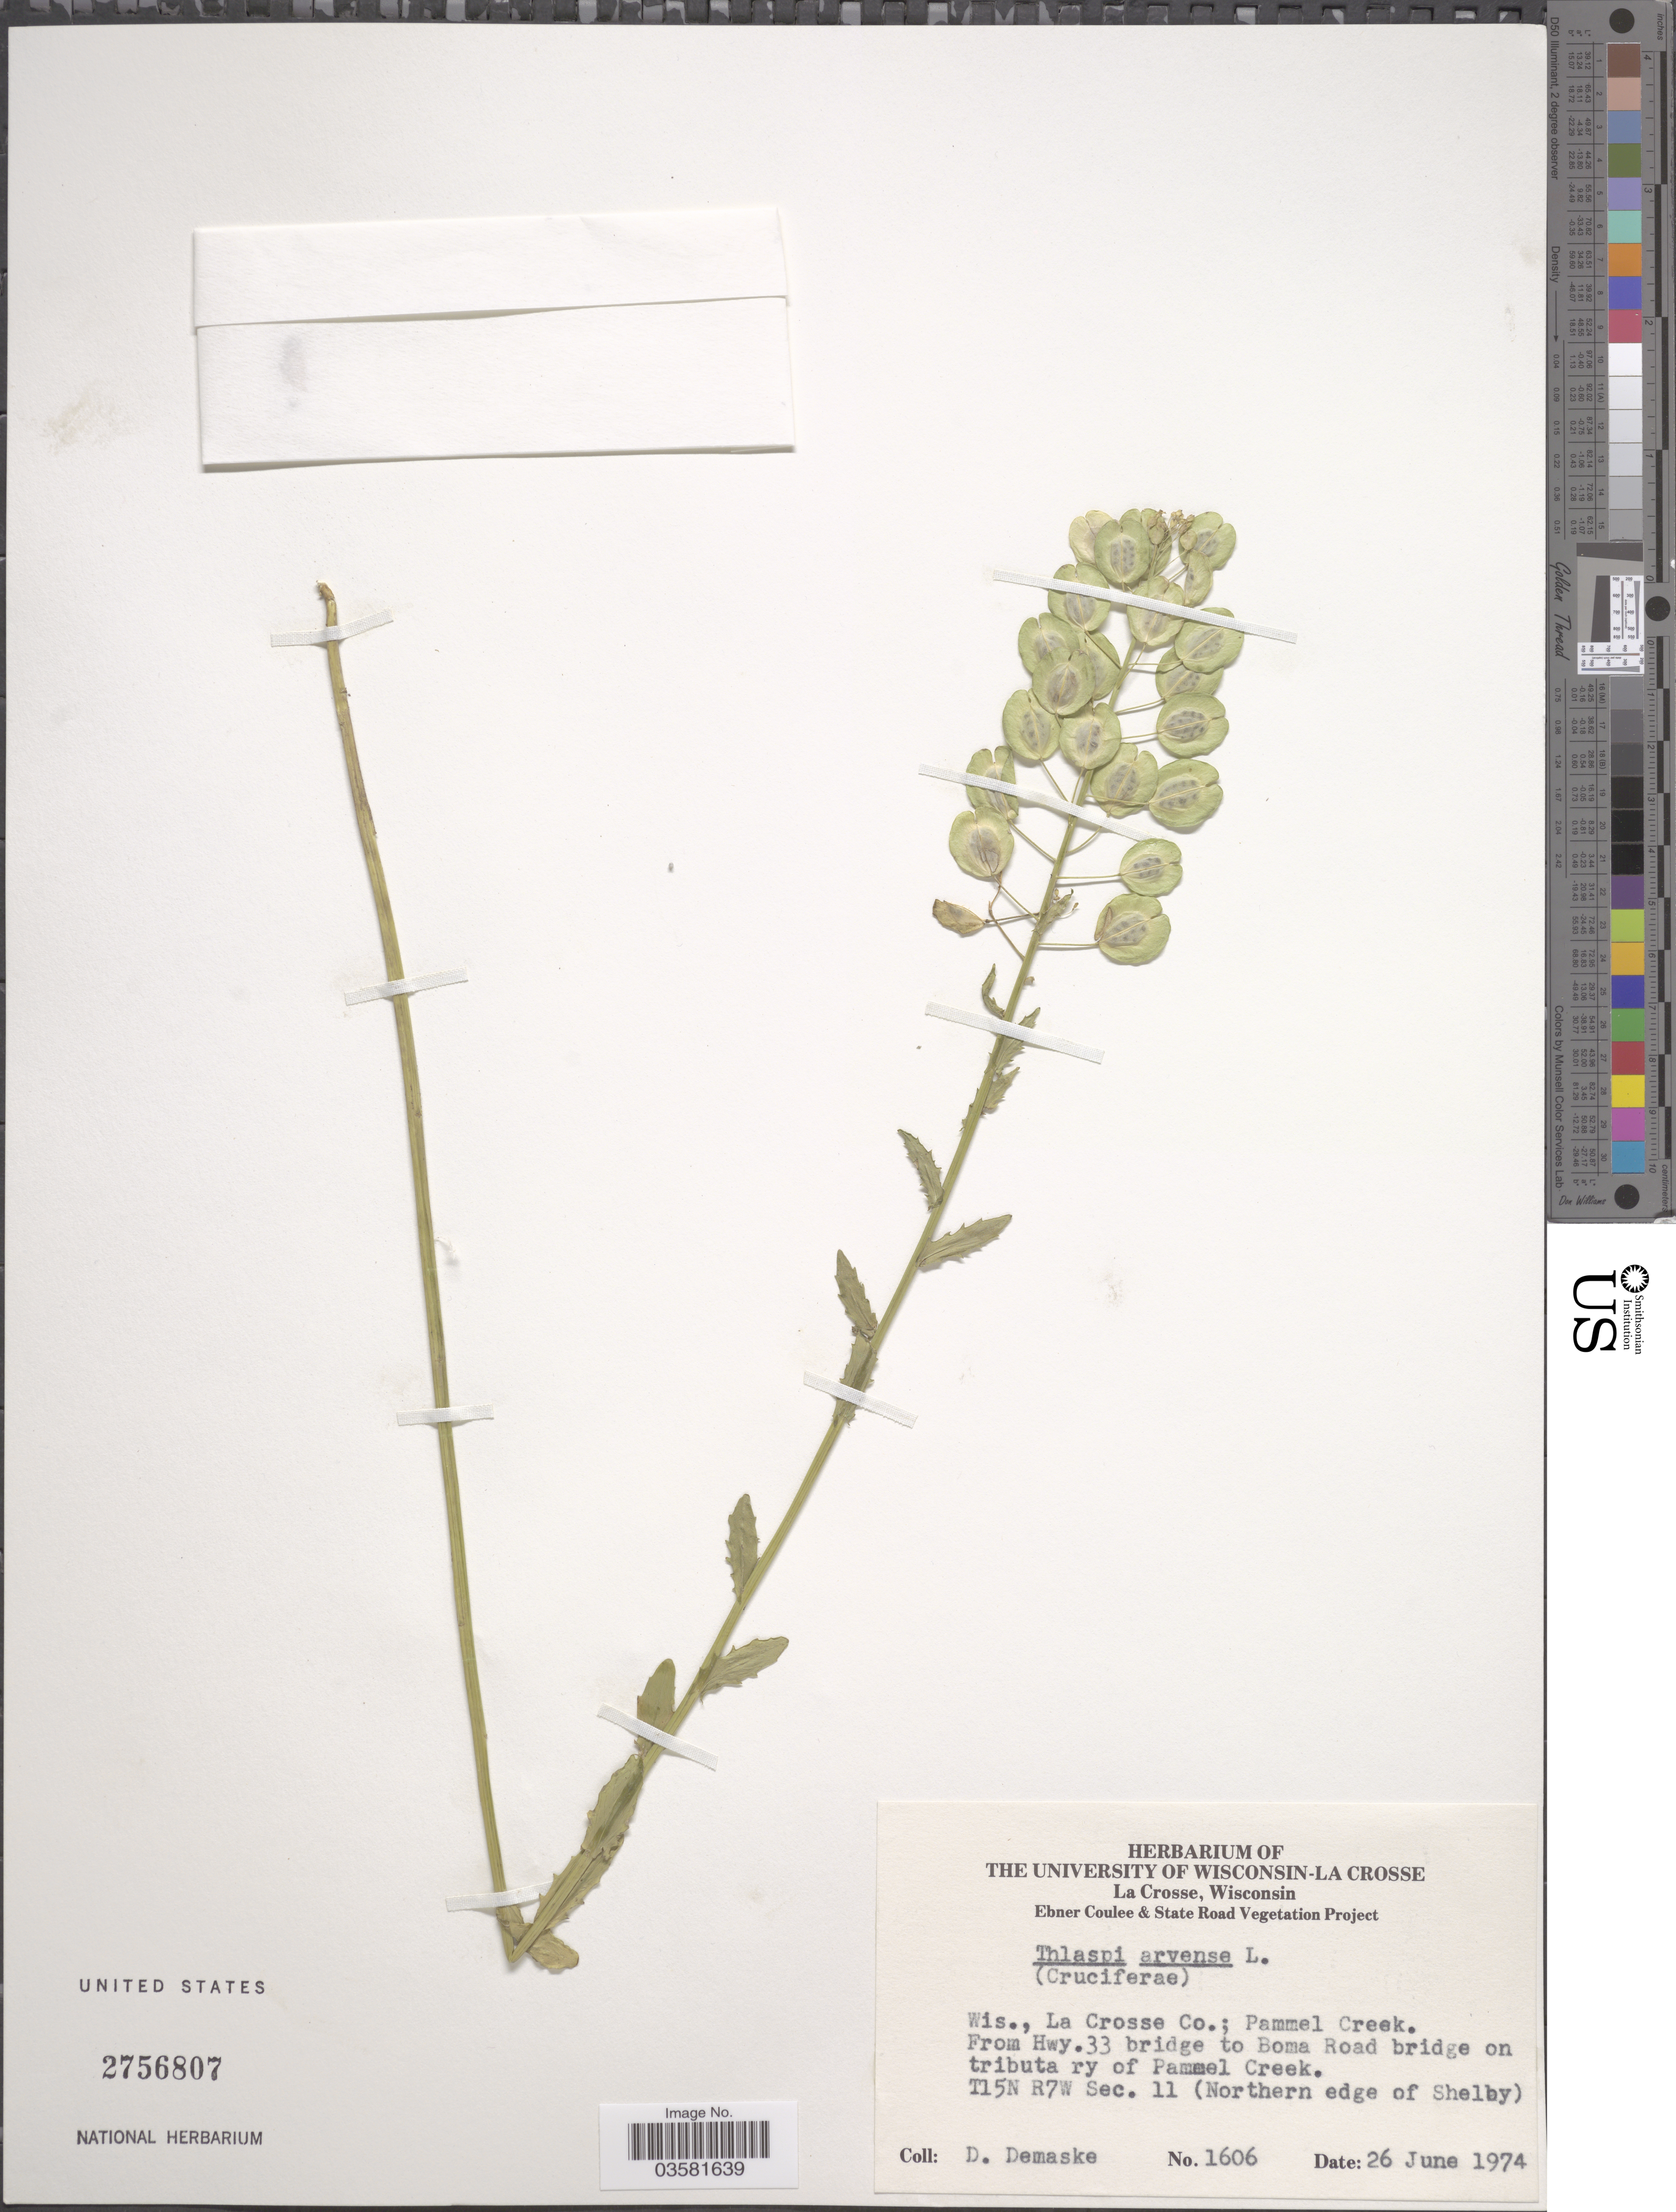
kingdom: Plantae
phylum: Tracheophyta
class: Magnoliopsida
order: Brassicales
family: Brassicaceae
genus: Thlaspi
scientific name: Thlaspi arvense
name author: L.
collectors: D. Demaske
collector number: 1606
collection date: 1974-06-26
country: United States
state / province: Wisconsin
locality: Enber Coulee & State Road [unsure placement] La Crosse Co.; Pammel Creek. From Hwy. 33 bridge to Boma Road bridge on tributary of Pammel Creek. T15N R7W Sec. 11 (Northern edge of Shelby).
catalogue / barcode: US 2756807